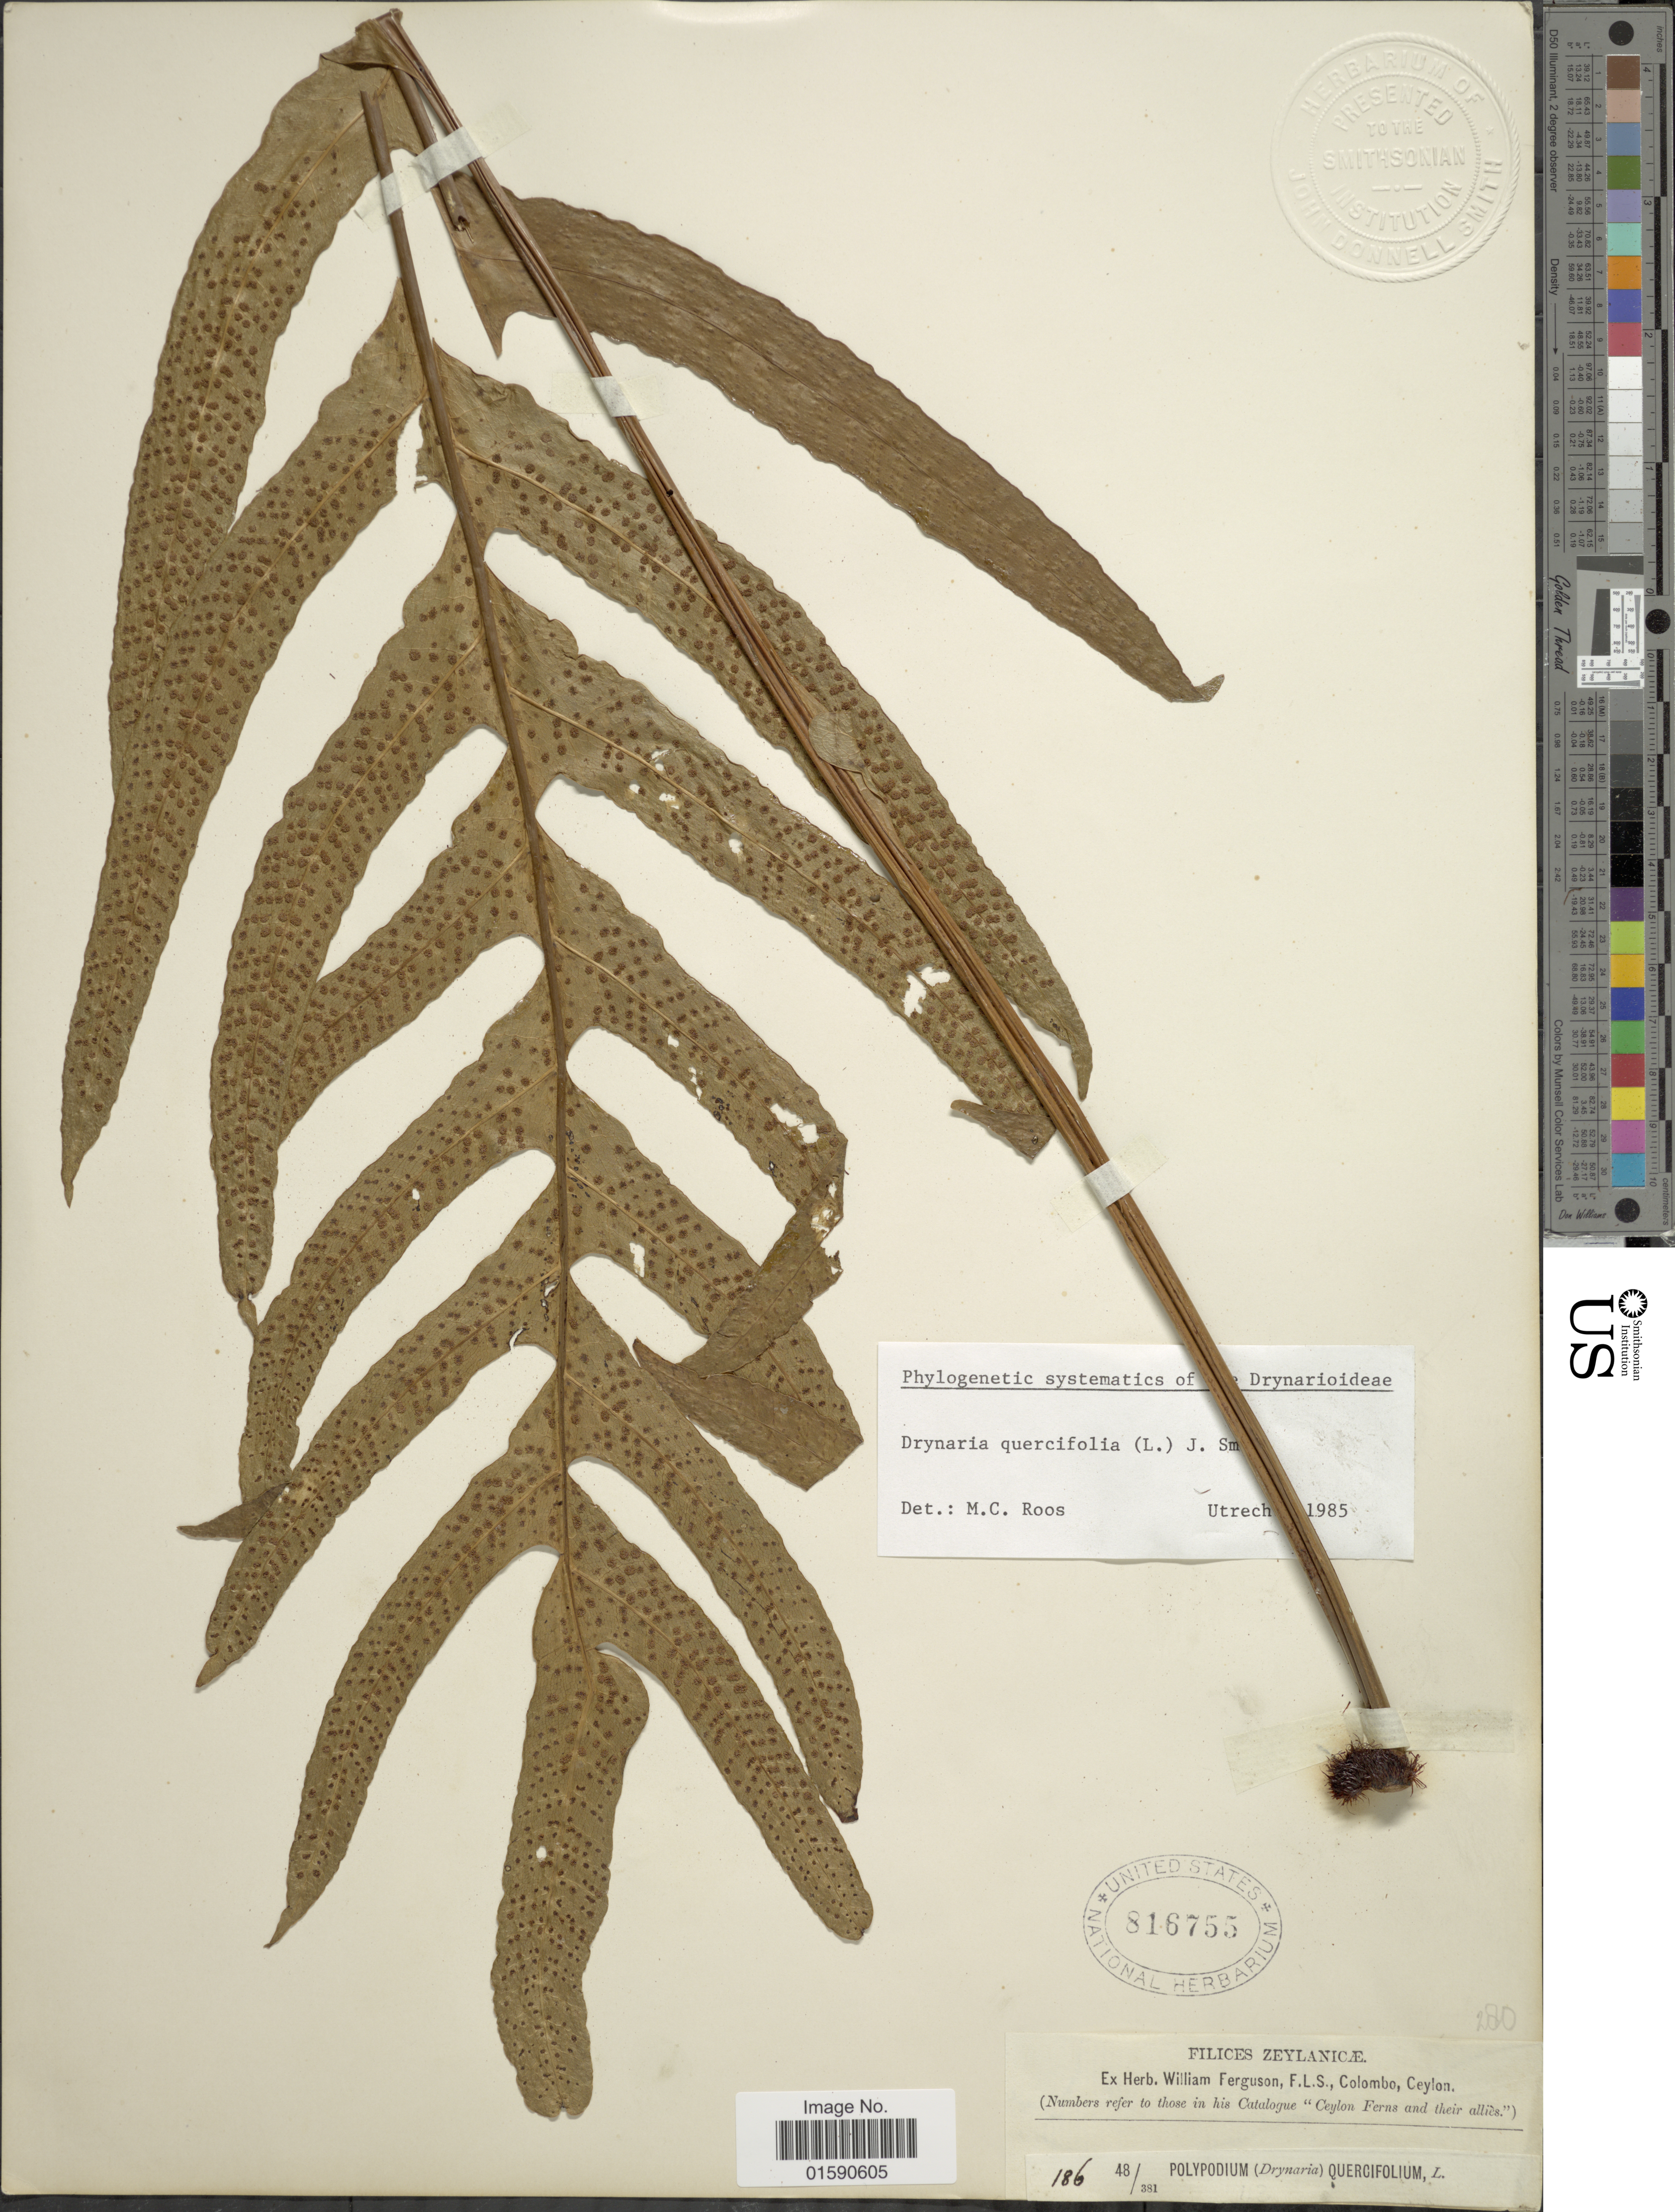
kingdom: Plantae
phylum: Tracheophyta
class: Polypodiopsida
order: Polypodiales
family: Polypodiaceae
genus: Drynaria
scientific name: Drynaria quercifolia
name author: (L.) J. Sm.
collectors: ex herb. W. Ferguson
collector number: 186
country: Sri Lanka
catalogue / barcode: US 816755